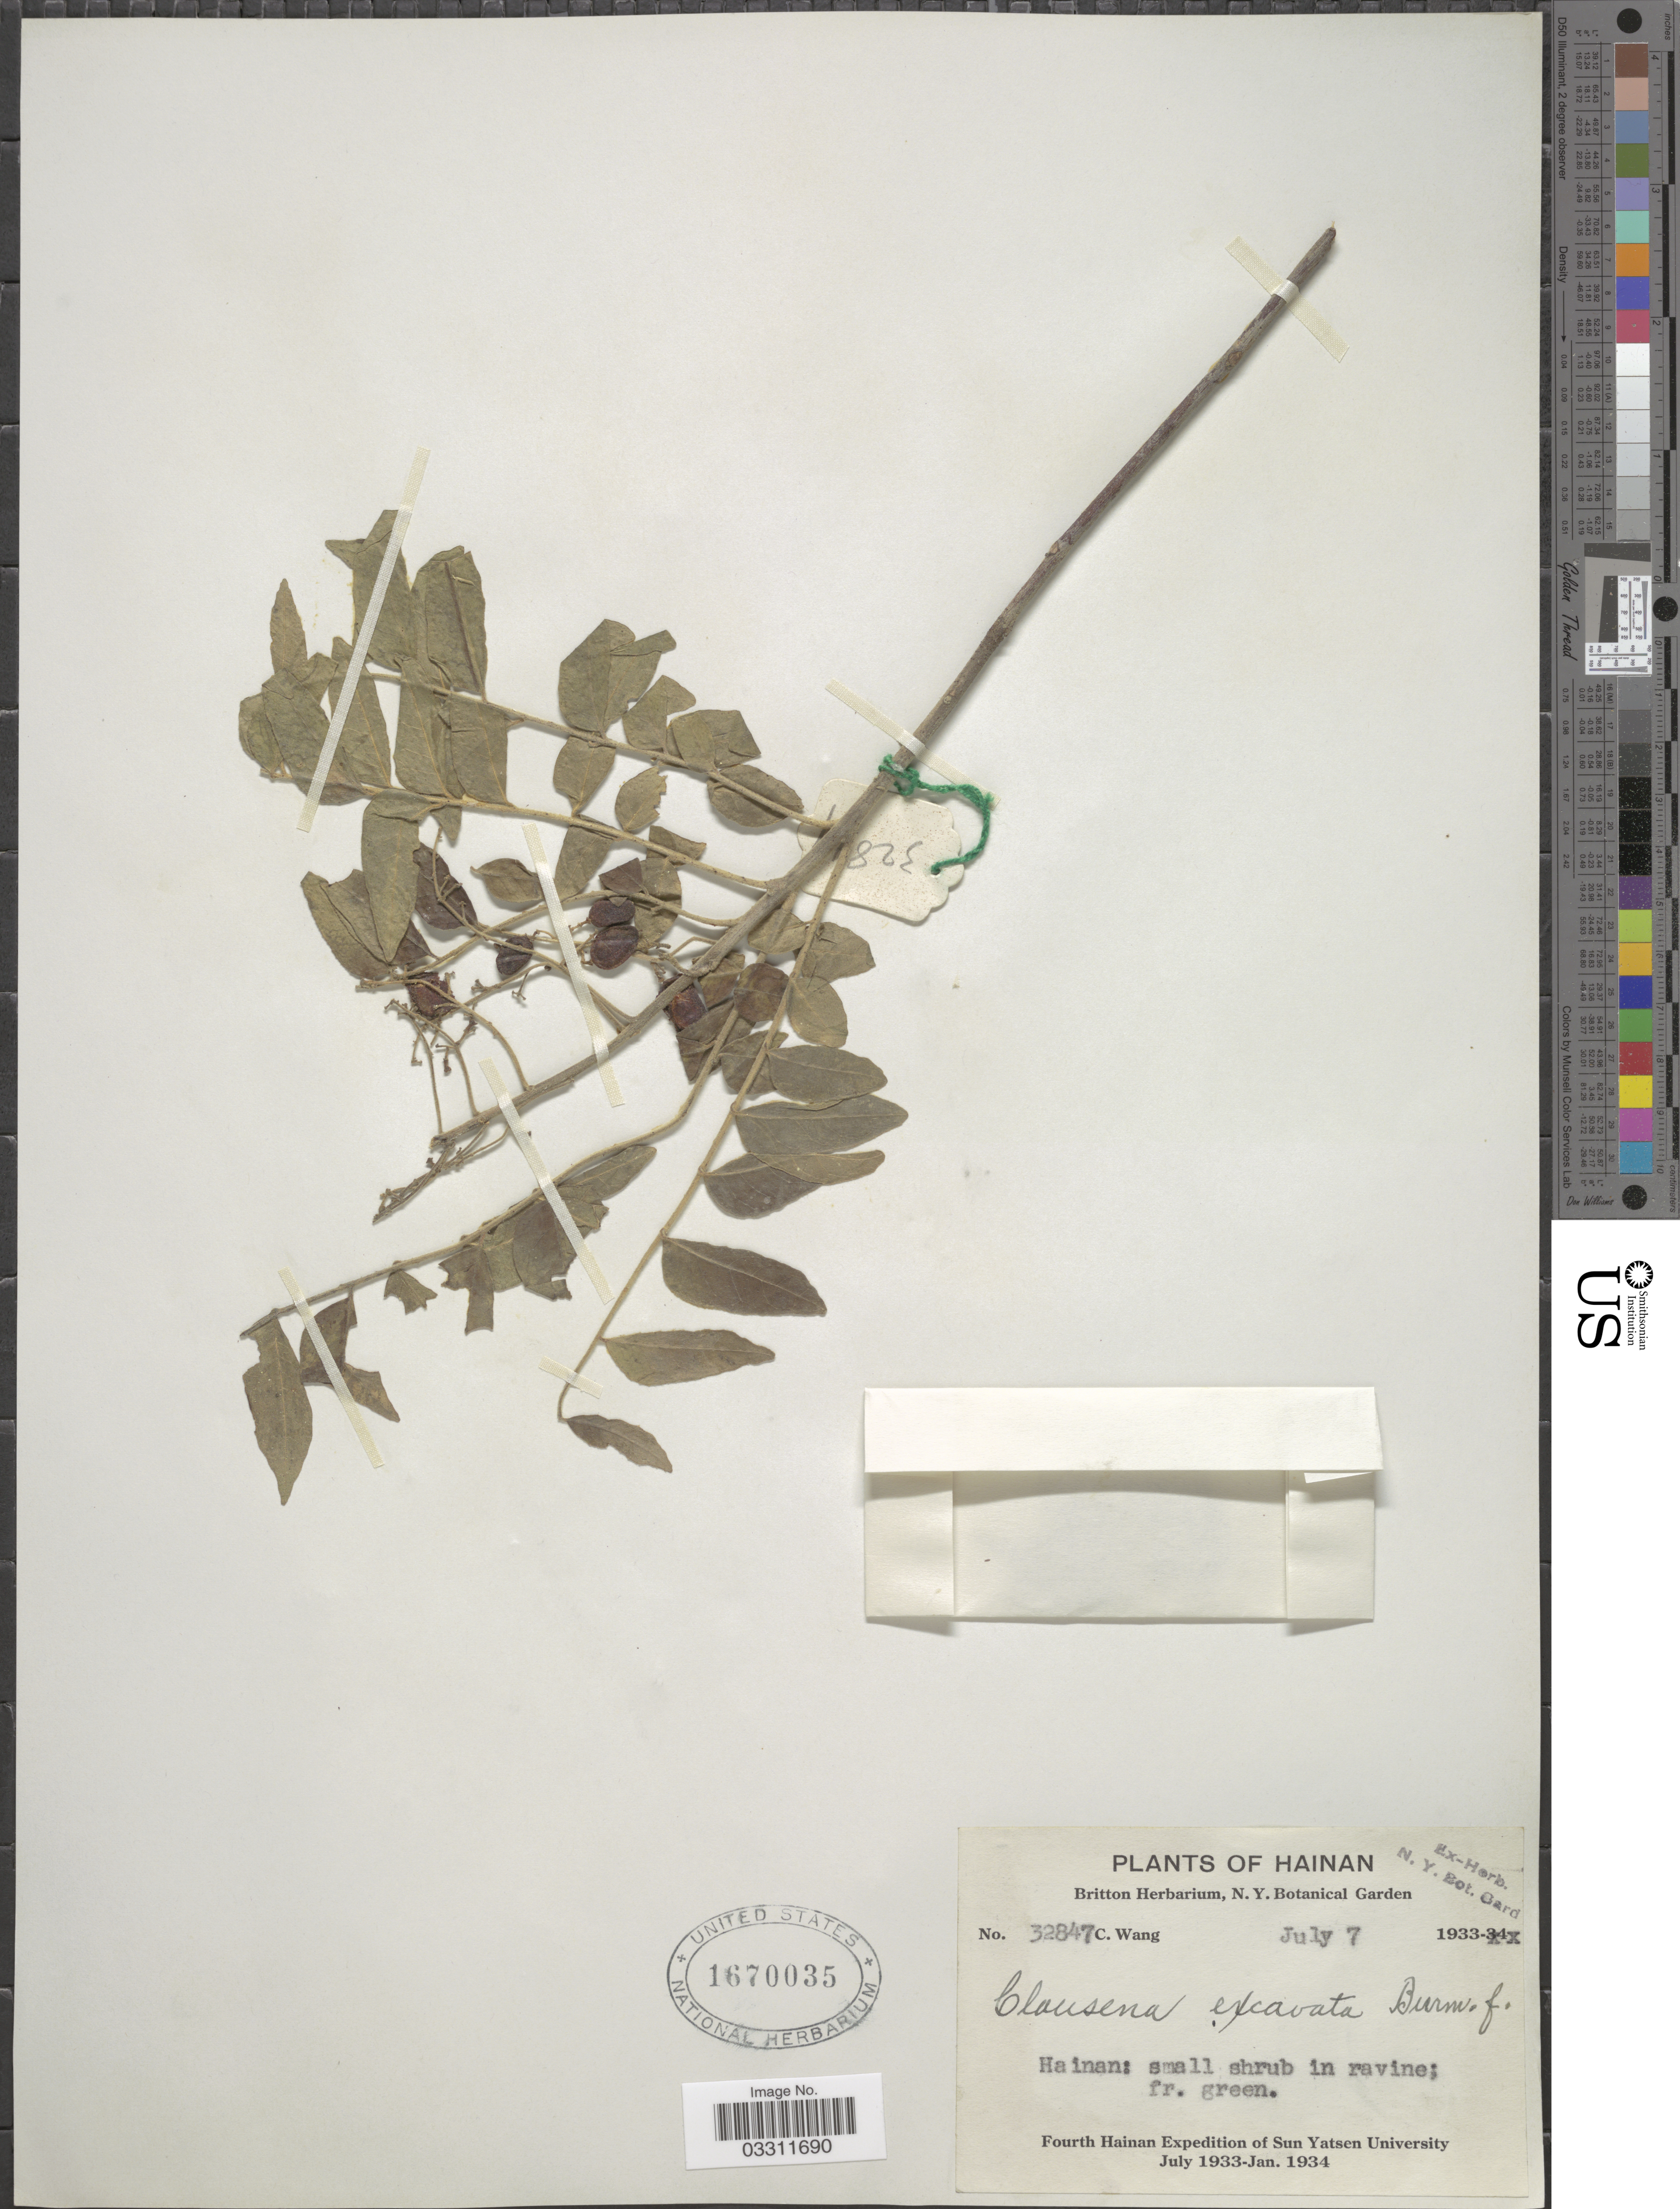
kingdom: Plantae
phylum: Tracheophyta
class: Magnoliopsida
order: Sapindales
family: Rutaceae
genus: Clausena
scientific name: Clausena excavata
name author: Burm. f.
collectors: C. Wang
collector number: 32847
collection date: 1933-07-07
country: China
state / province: Hainan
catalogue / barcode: US 1670035